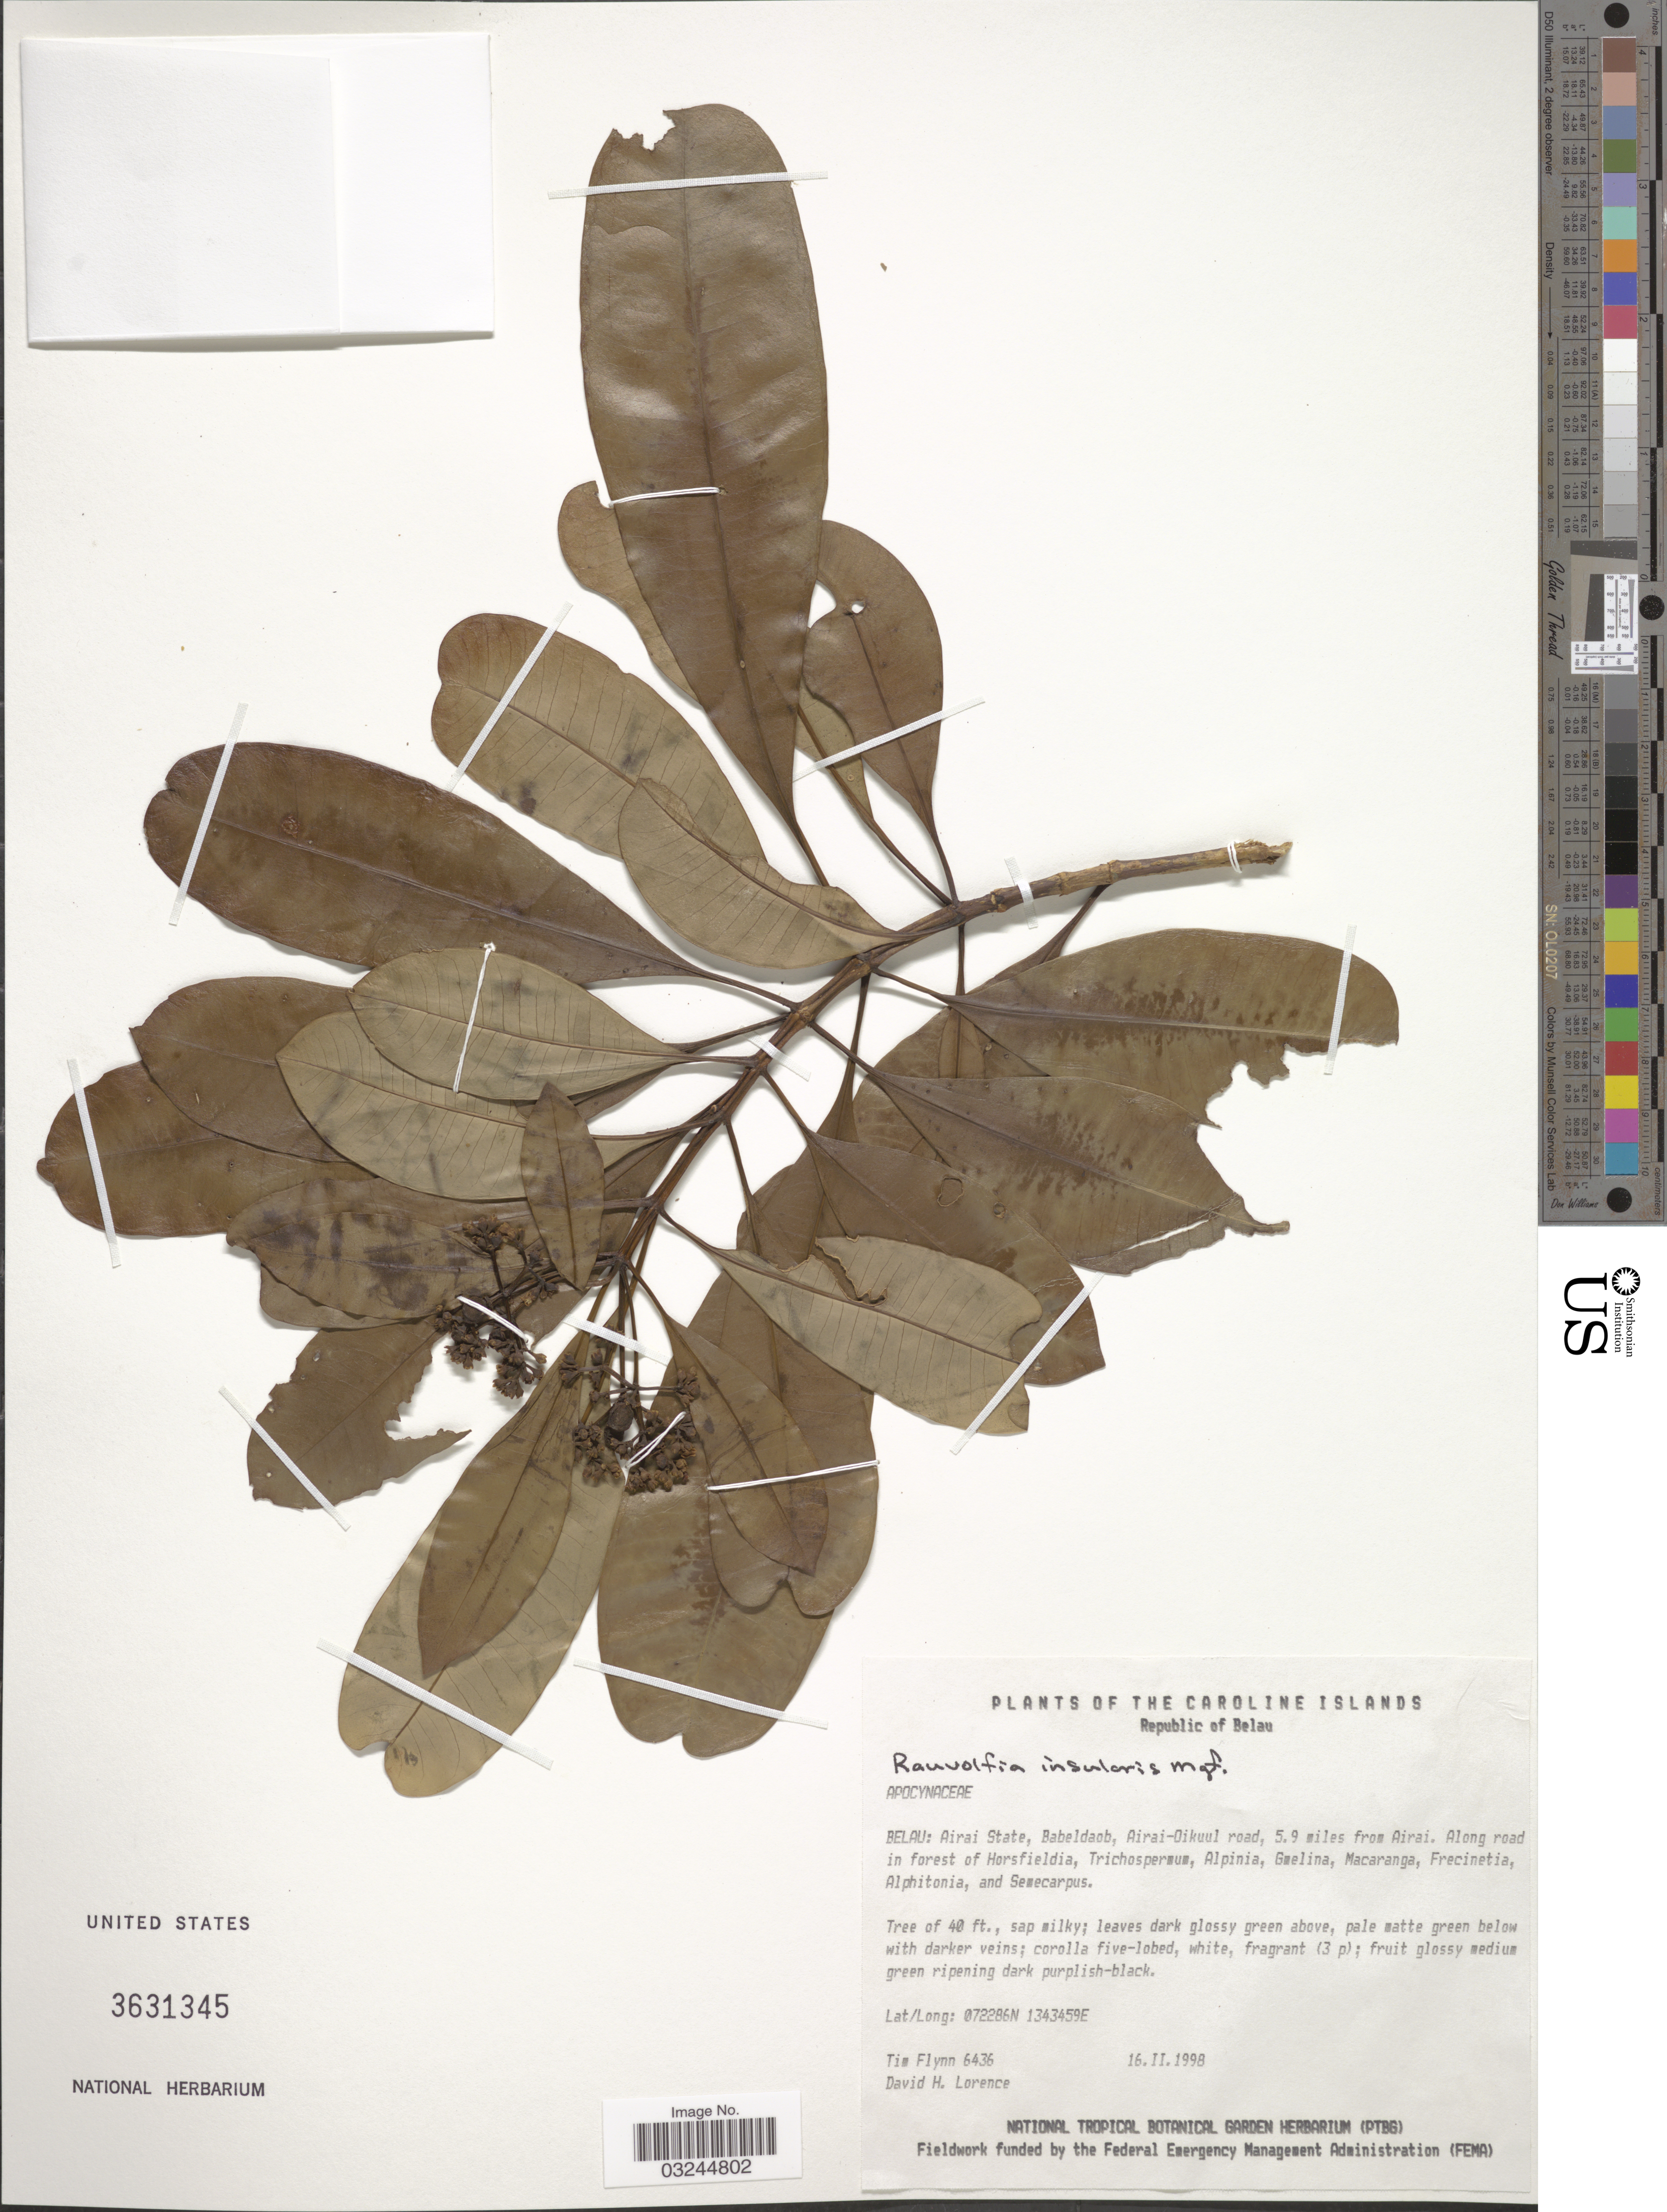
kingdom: Plantae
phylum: Tracheophyta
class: Magnoliopsida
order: Gentianales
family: Apocynaceae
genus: Rauvolfia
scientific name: Rauvolfia insularis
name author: Markgr.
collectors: T. Flynn & D. Lorence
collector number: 6436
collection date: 1998-02-16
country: Palau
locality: The Caroline Islands. Republic of Belau. Airai State, Babeldaob, Airai-Oikuul road, 5.9 miles from Airai. Along road.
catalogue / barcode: US 3631345